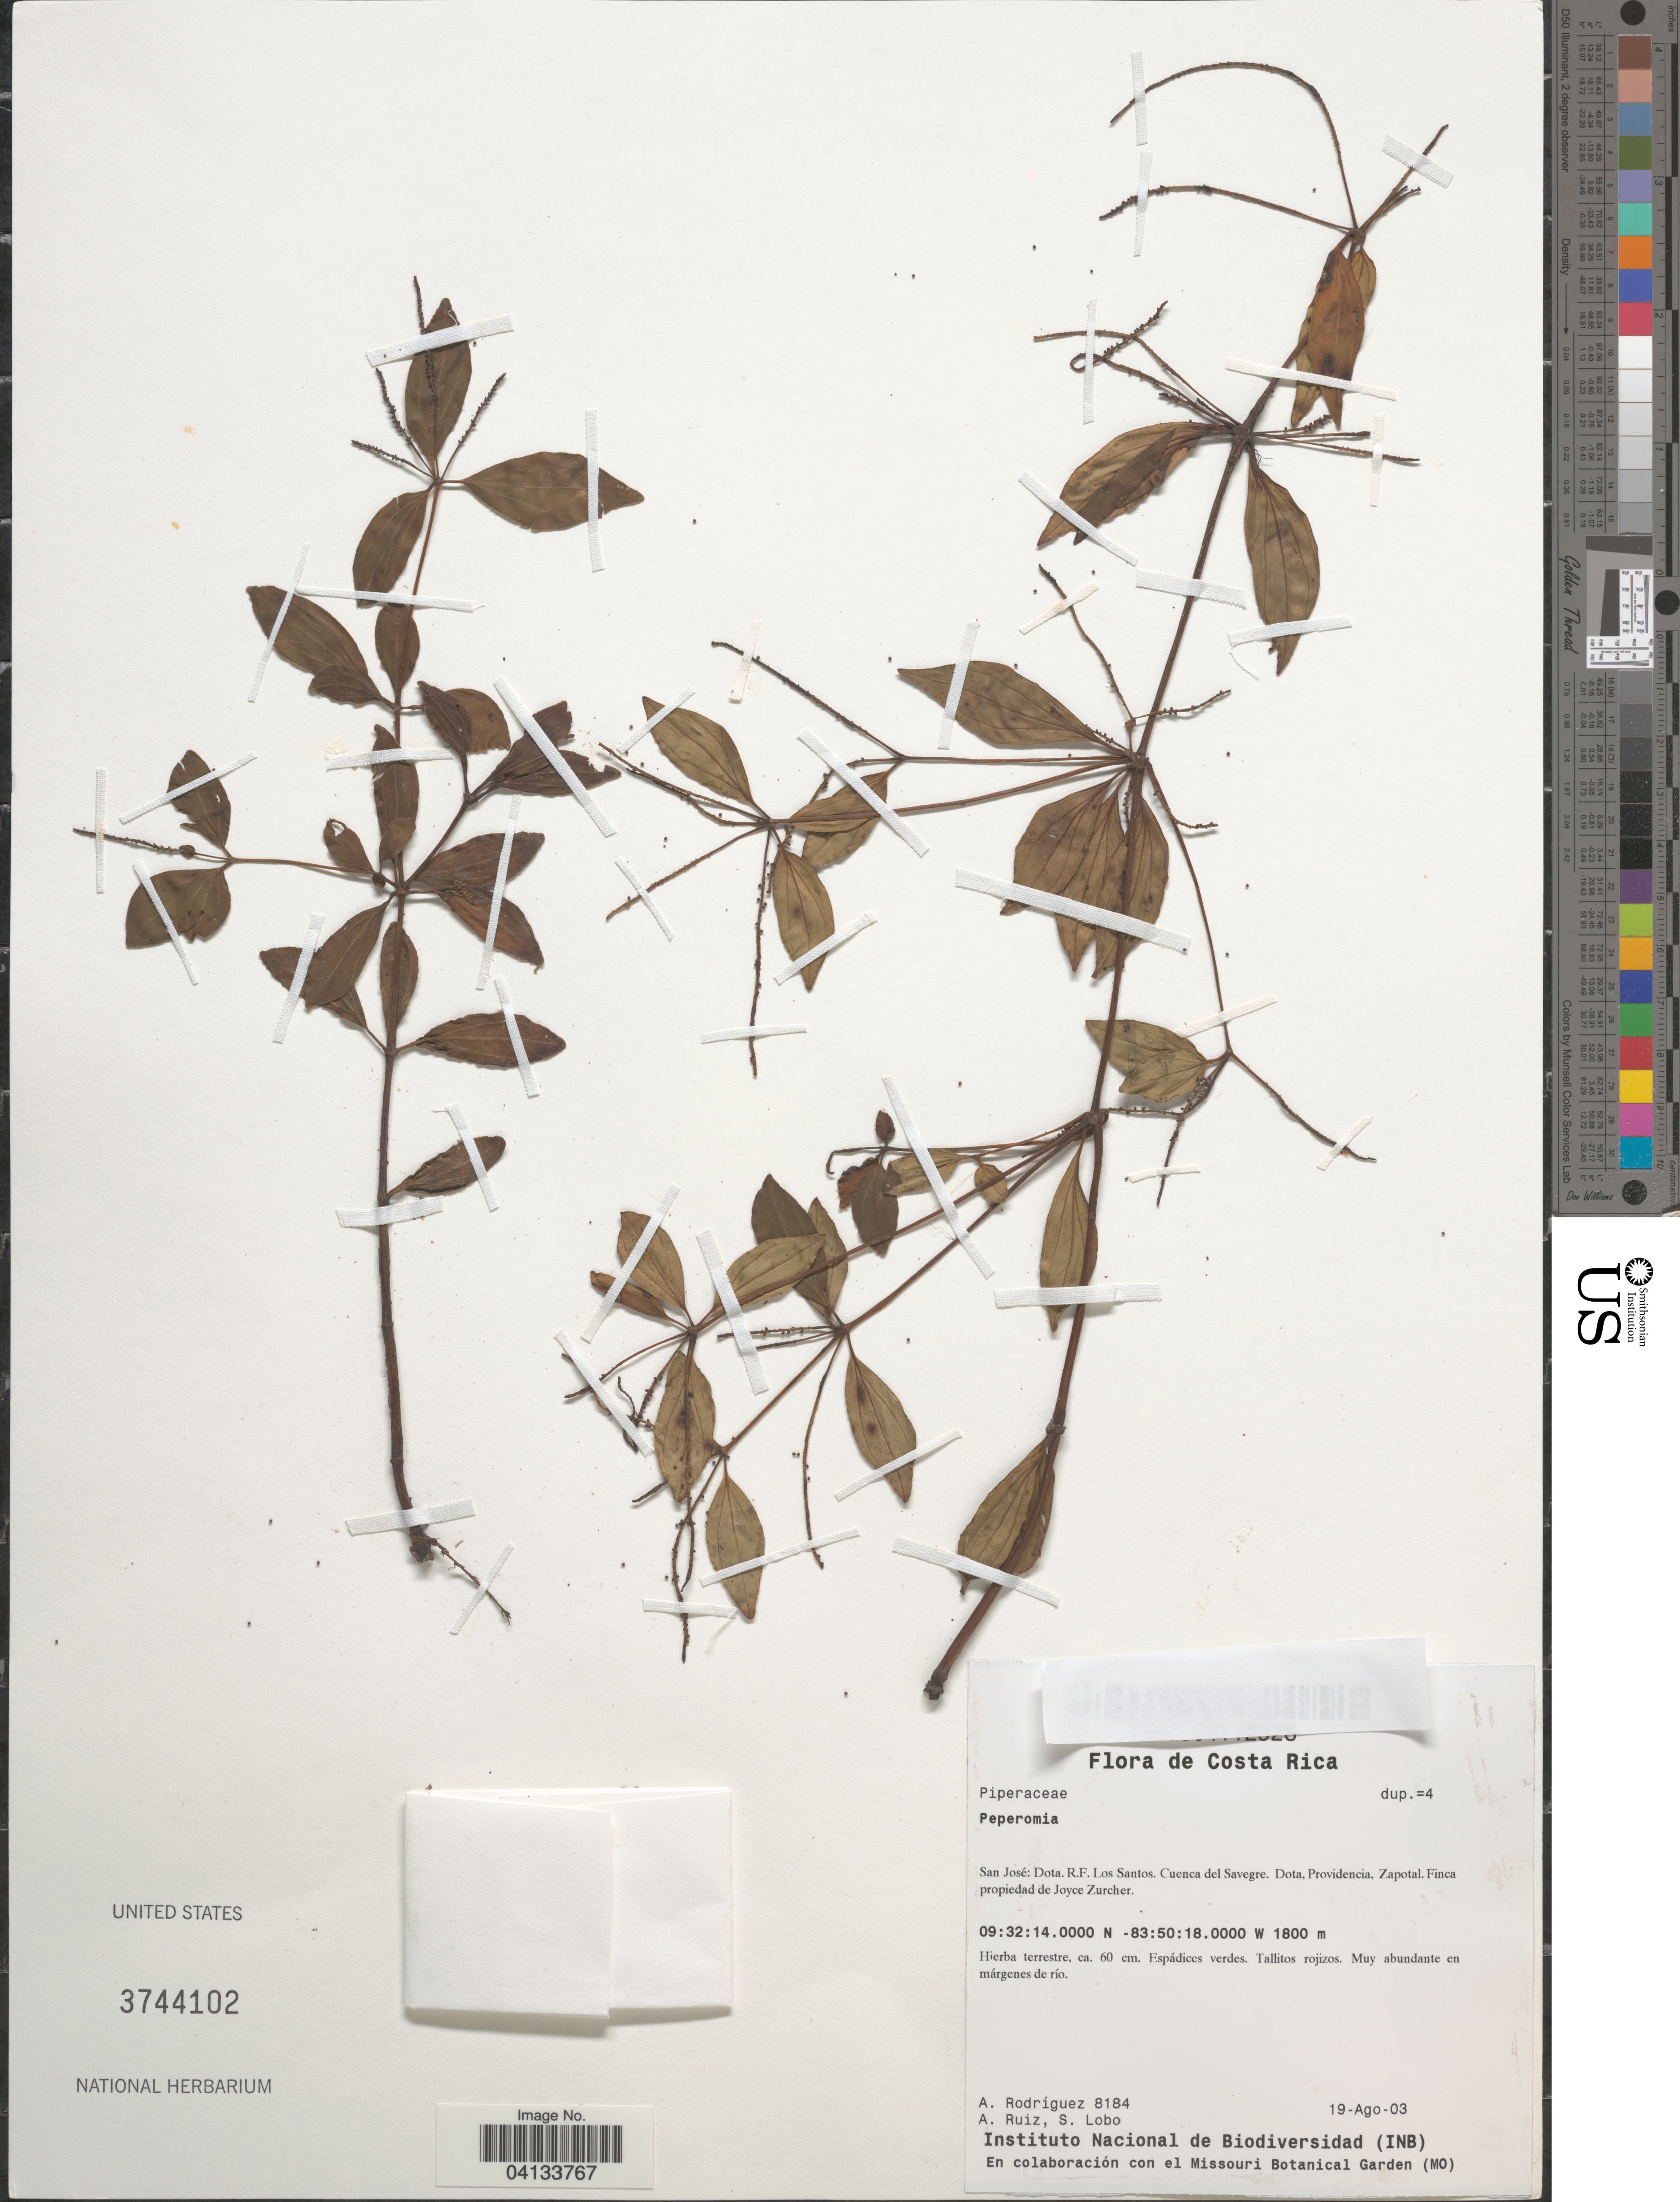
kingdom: Plantae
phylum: Tracheophyta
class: Magnoliopsida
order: Piperales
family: Piperaceae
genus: Peperomia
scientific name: Peperomia lanceolata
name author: C. DC.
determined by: Jiménez, José Estaban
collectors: A. Rodríguez, A. Ruiz & S. Lobo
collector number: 8184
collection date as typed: Transcribed d/m/y: 19/8/3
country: Costa Rica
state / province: San José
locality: Dota. R.F. Los Santos. Cuenca del Savegre. Dota, Providencia, Zapotal. Finca propiedad de Joyce Zurcher.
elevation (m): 1800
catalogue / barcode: US 3744102